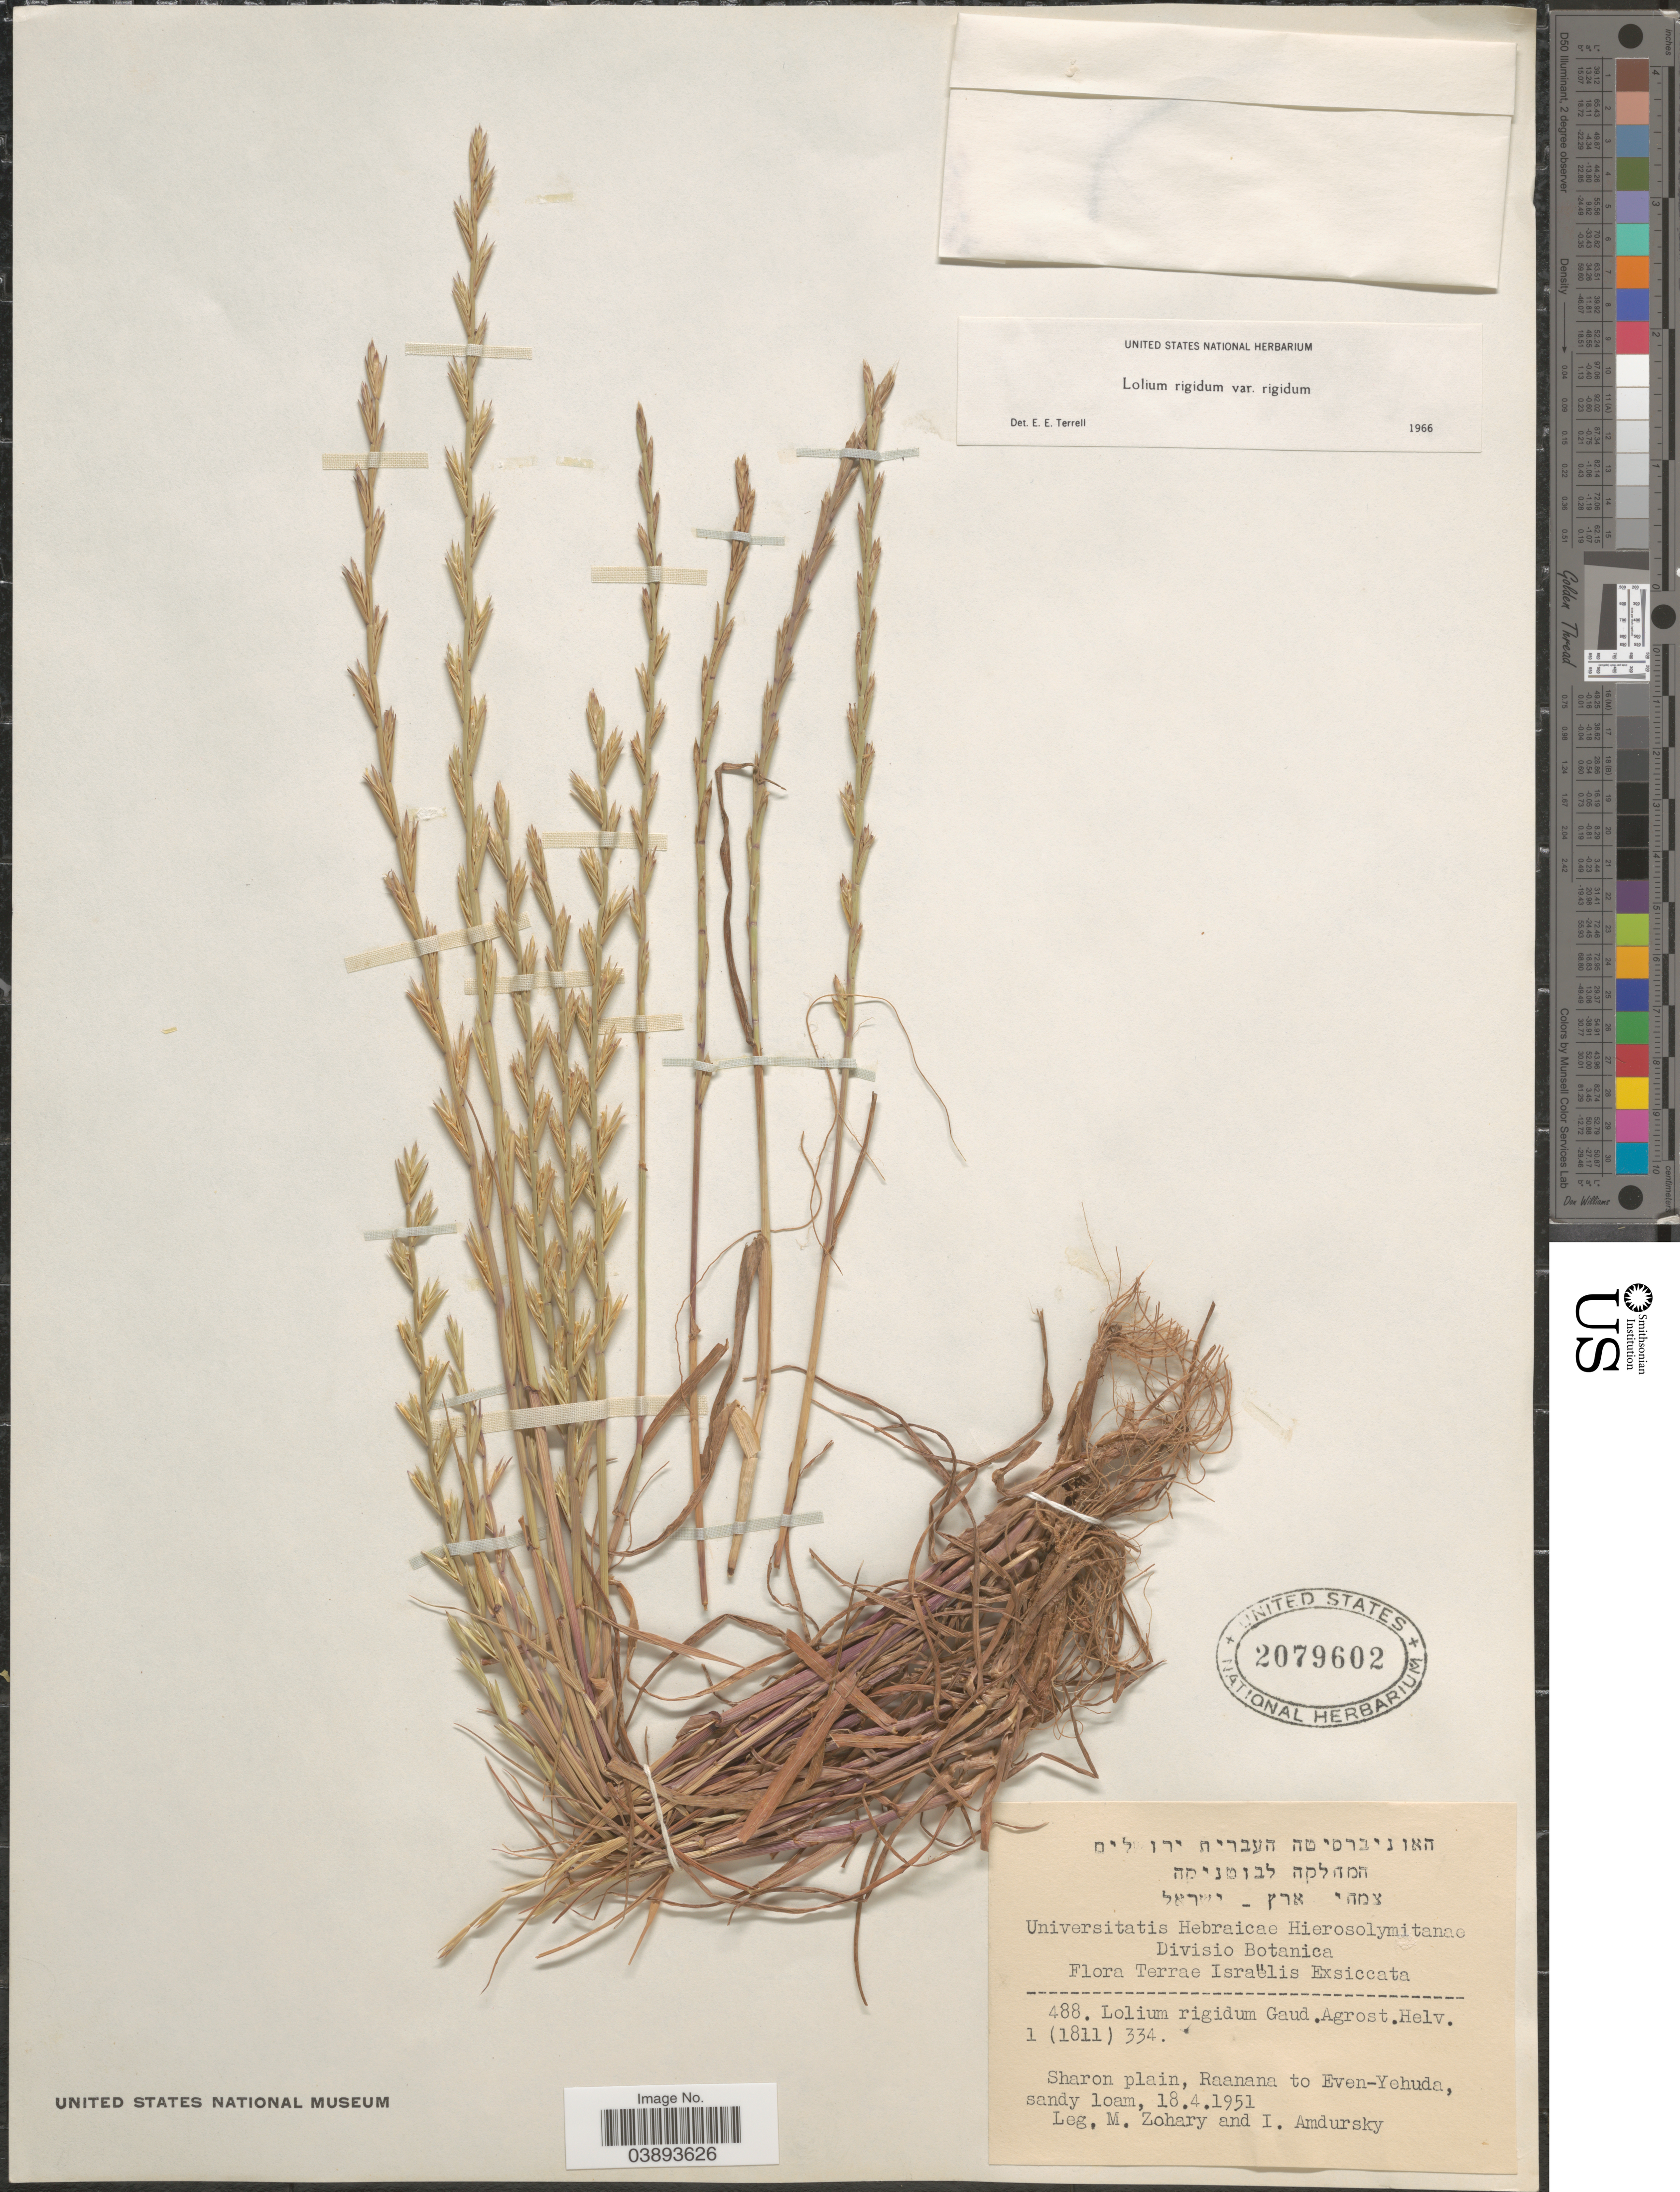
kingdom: Plantae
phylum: Tracheophyta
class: Liliopsida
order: Poales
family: Poaceae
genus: Lolium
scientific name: Lolium rigidum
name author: Gaudin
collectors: M. Zohary & I. Amdursky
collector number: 488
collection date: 1951-04-18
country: Israel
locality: Terrae Israëlis. Sharon plain, Raanana to Even-Yehuda, sandy loam.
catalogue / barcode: US 2079602